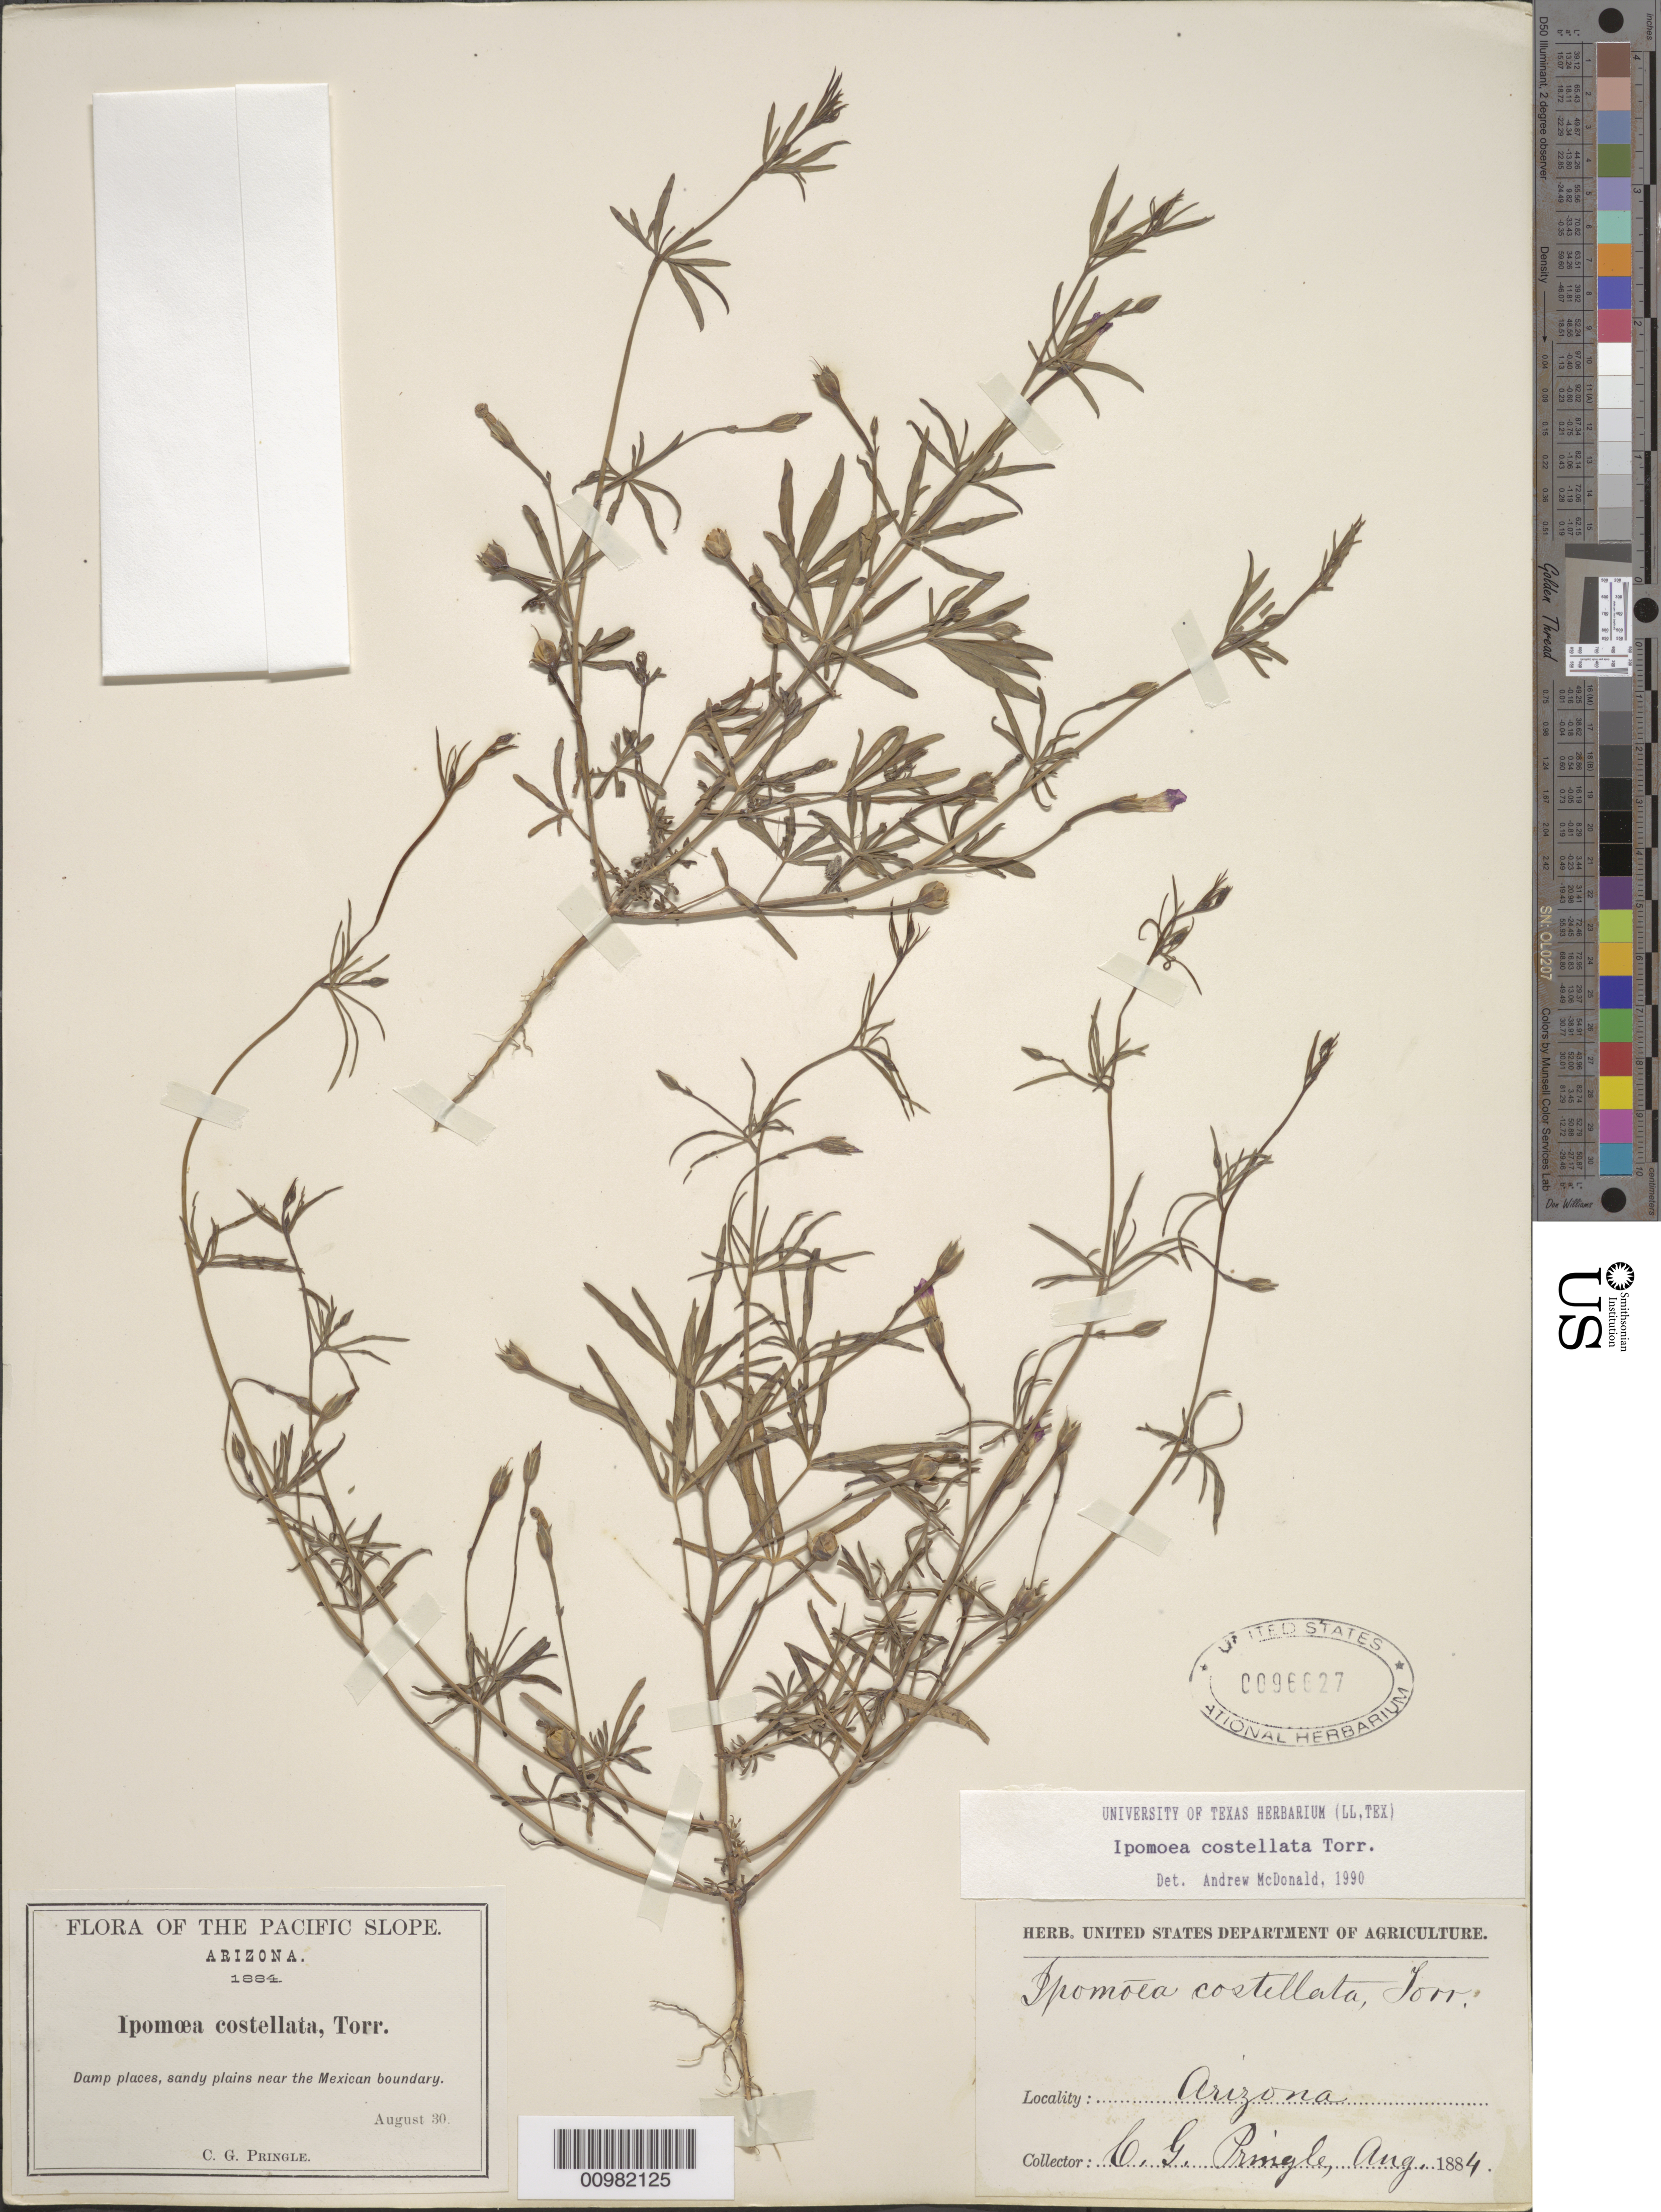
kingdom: Plantae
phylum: Tracheophyta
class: Magnoliopsida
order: Solanales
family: Convolvulaceae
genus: Ipomoea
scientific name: Ipomoea costellata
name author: Torr.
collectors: C. G. Pringle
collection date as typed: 30 Aug 1884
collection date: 1884-08-30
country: United States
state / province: Arizona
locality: sandy plains near Mexican boundary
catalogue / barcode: US 96627